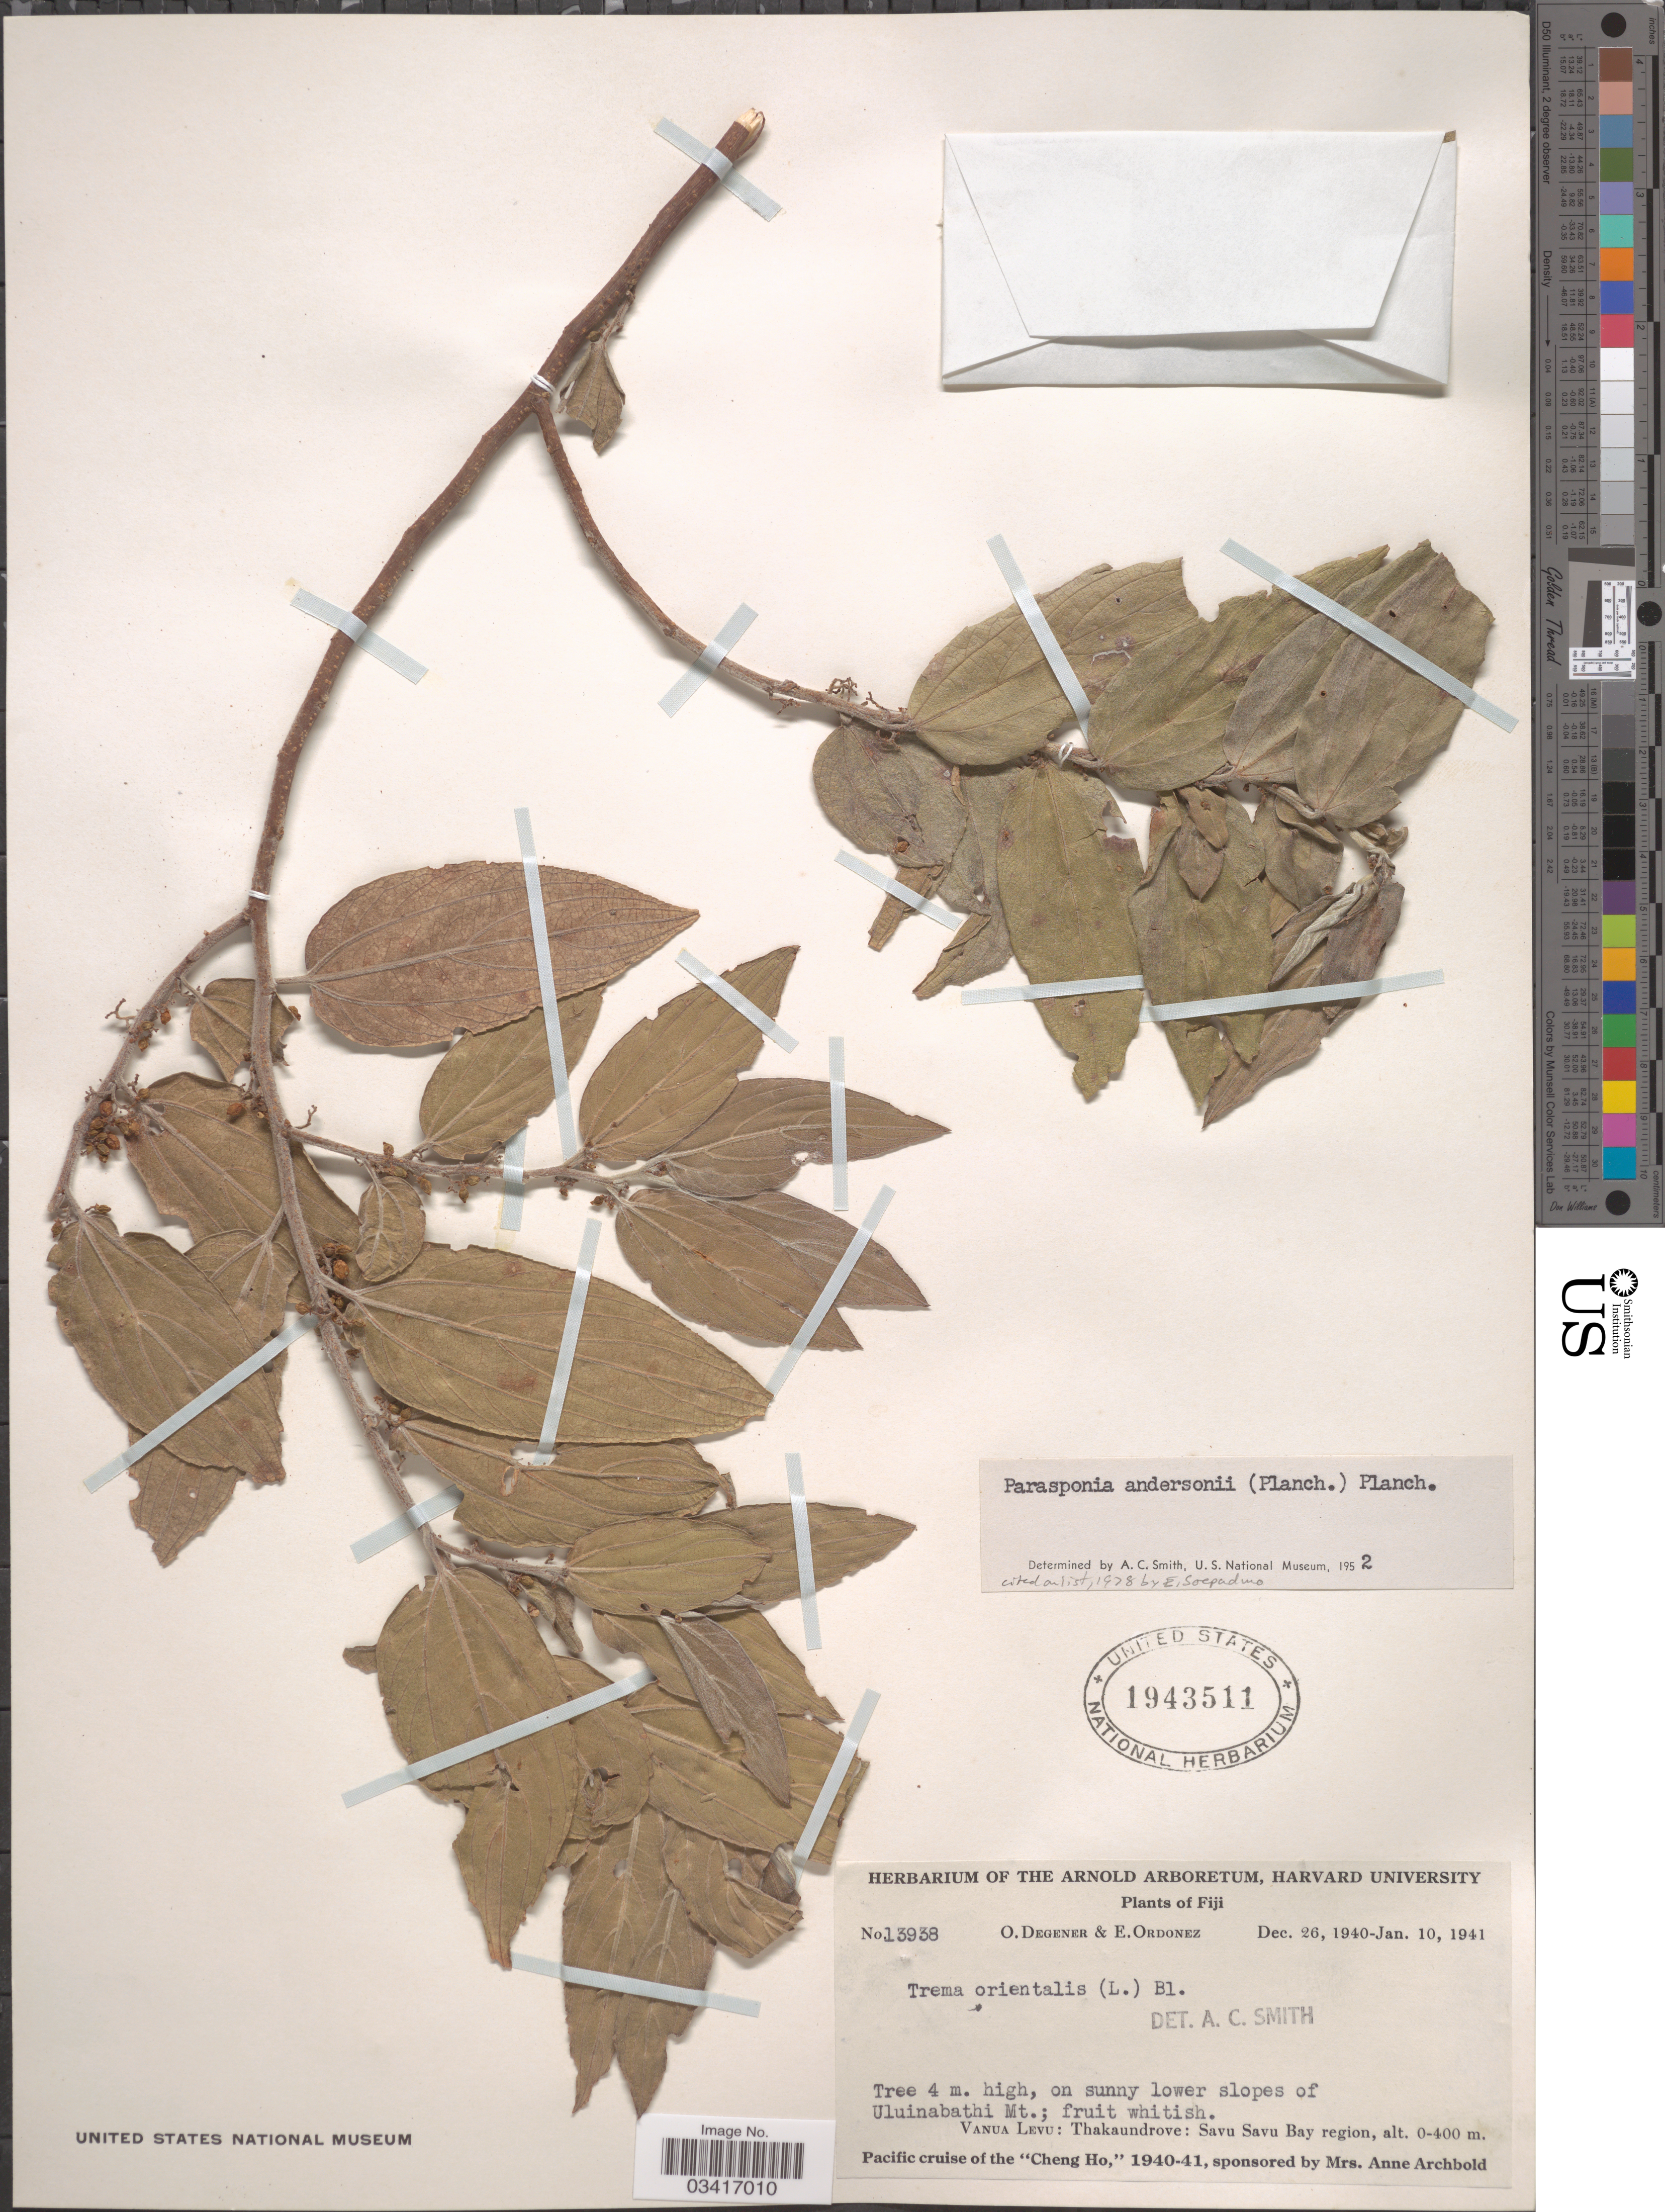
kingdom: Plantae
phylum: Tracheophyta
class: Magnoliopsida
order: Rosales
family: Cannabaceae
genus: Parasponia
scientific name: Parasponia andersonii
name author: Planch.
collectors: O. Degener & E. Ordonez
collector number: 13938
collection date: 1940-12-26/1941-01-10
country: Fiji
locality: Uluinabathi Mt. Vanua Levu: Thakaundrove: Savu Savu Bay region.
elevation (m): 0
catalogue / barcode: US 1943511